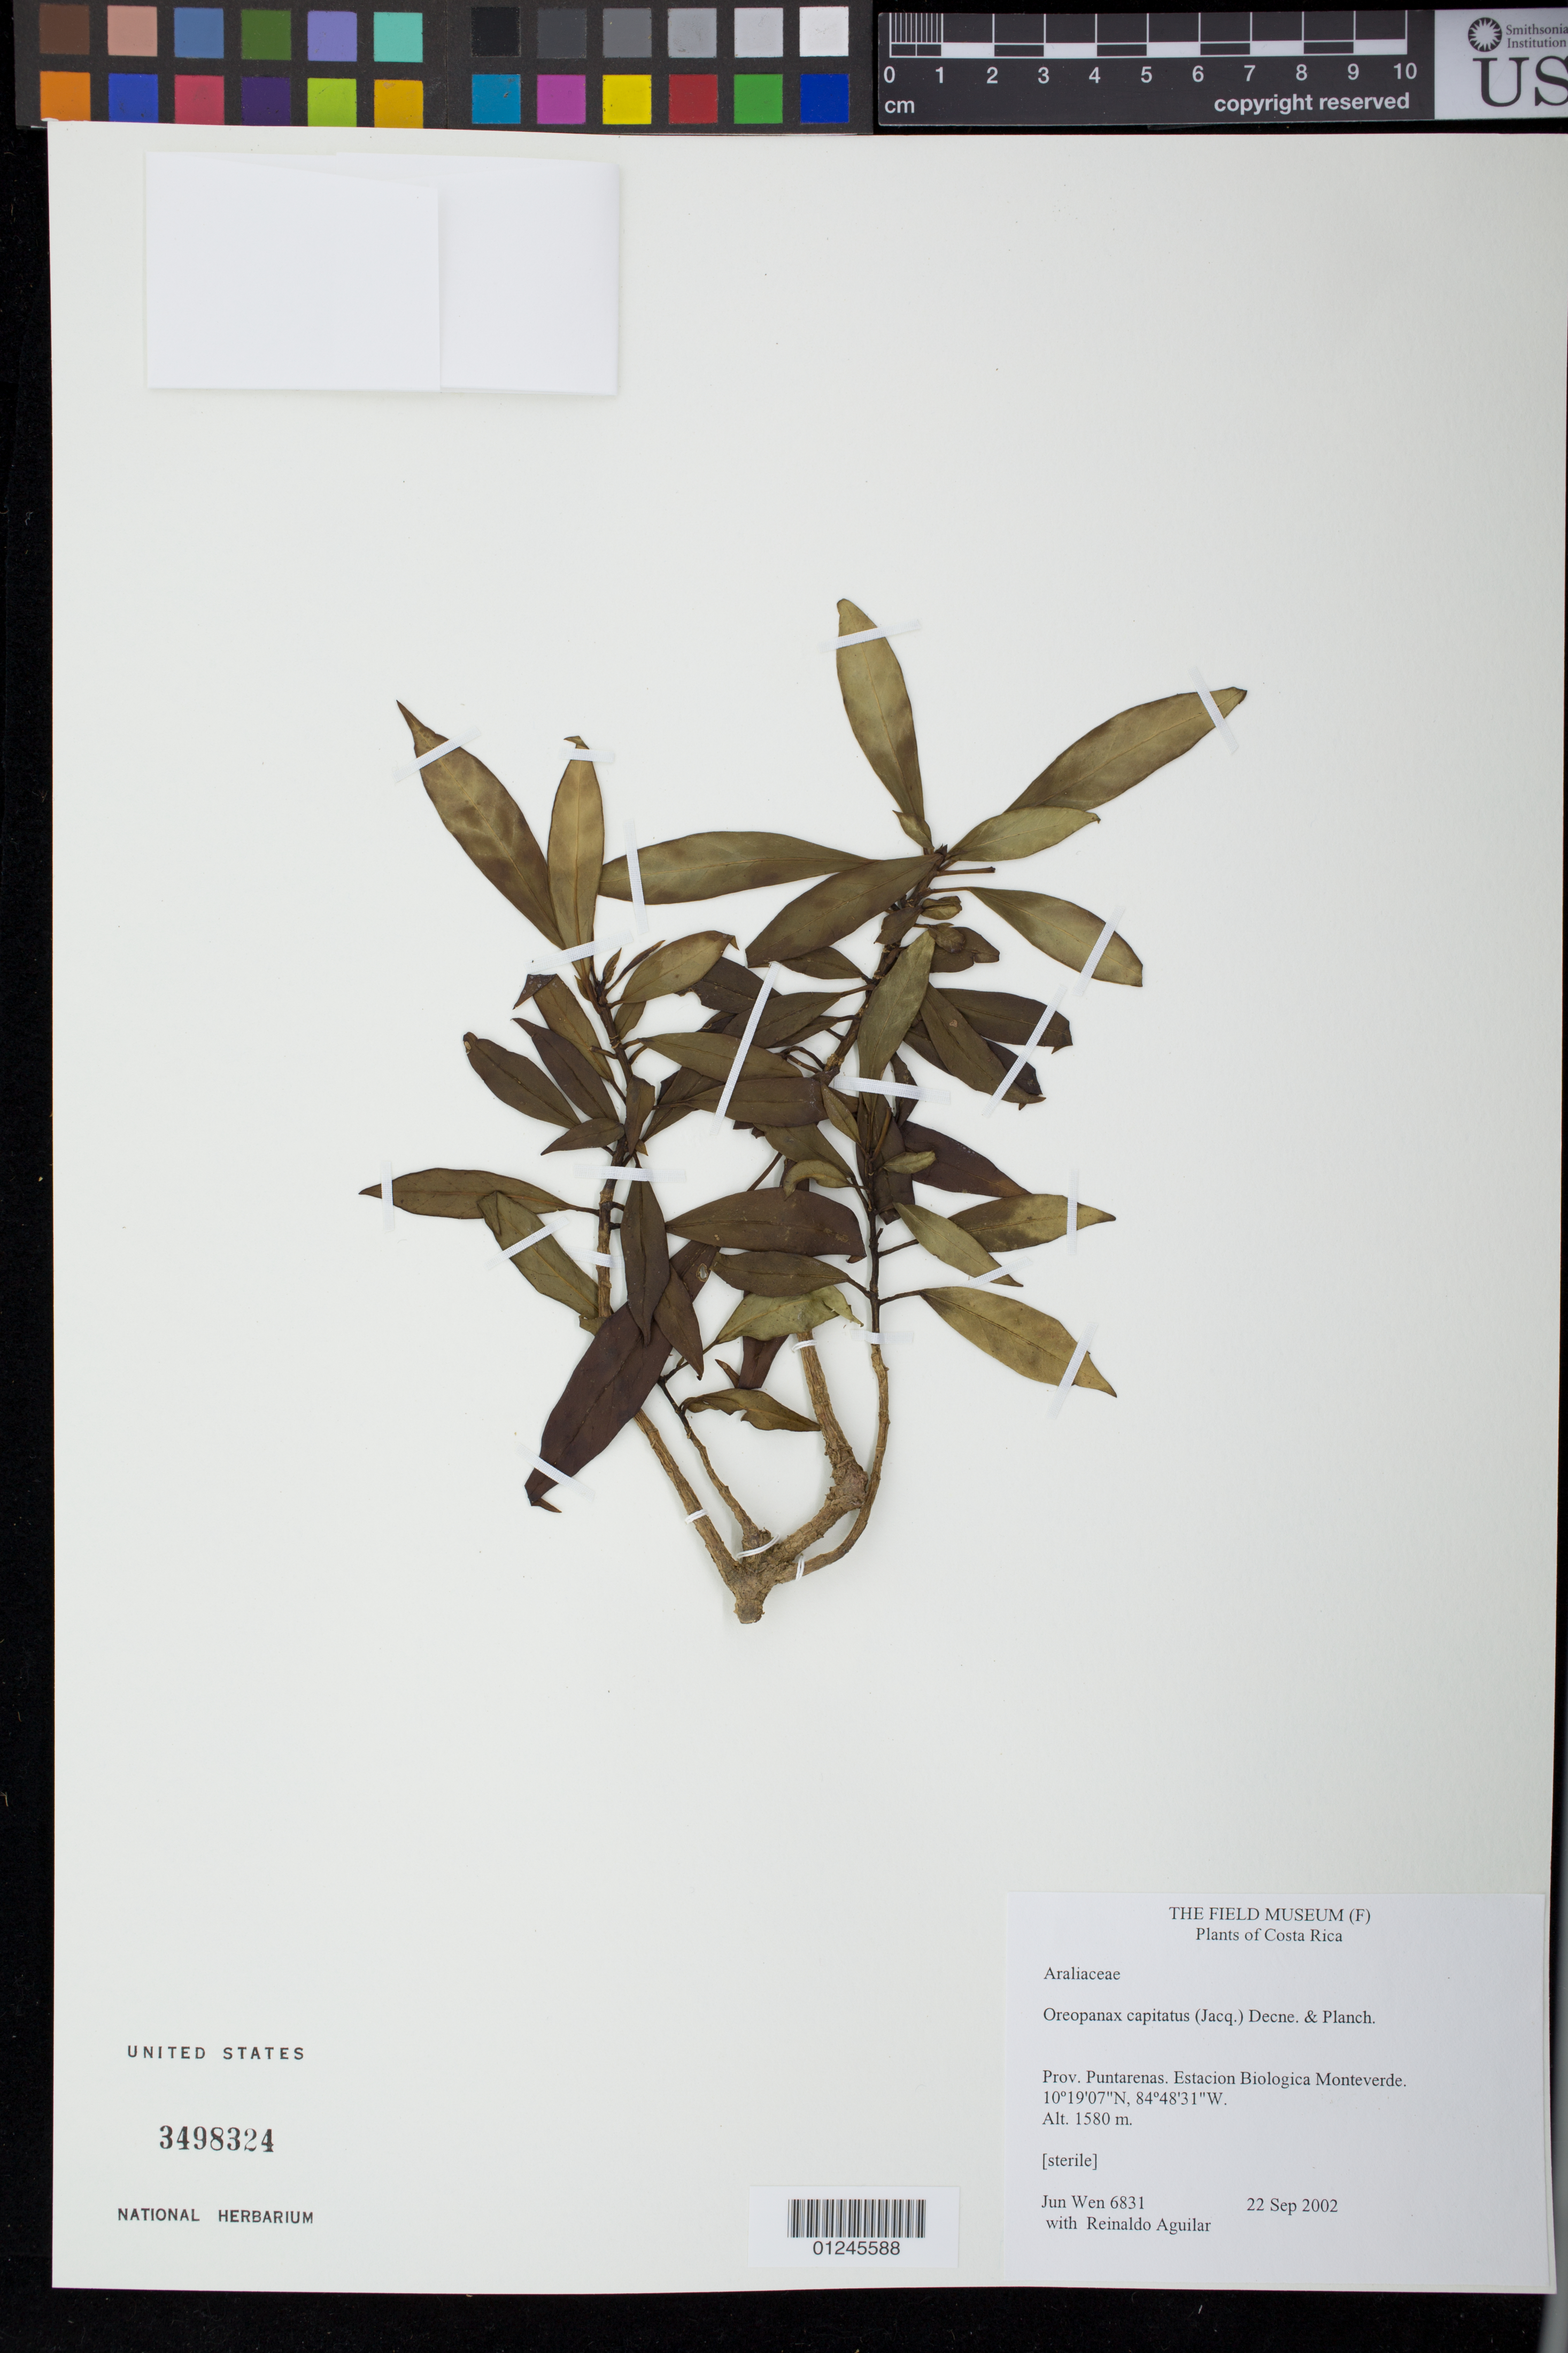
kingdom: Plantae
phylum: Tracheophyta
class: Magnoliopsida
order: Apiales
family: Araliaceae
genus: Oreopanax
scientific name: Oreopanax capitatus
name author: (Jacq.) Decne. & Planch.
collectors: J. Wen & R. Aguilar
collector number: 6831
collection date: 2002-09-22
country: Costa Rica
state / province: Puntarenas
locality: Estacion Biologica Monteverde.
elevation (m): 1580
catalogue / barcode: US 3498324